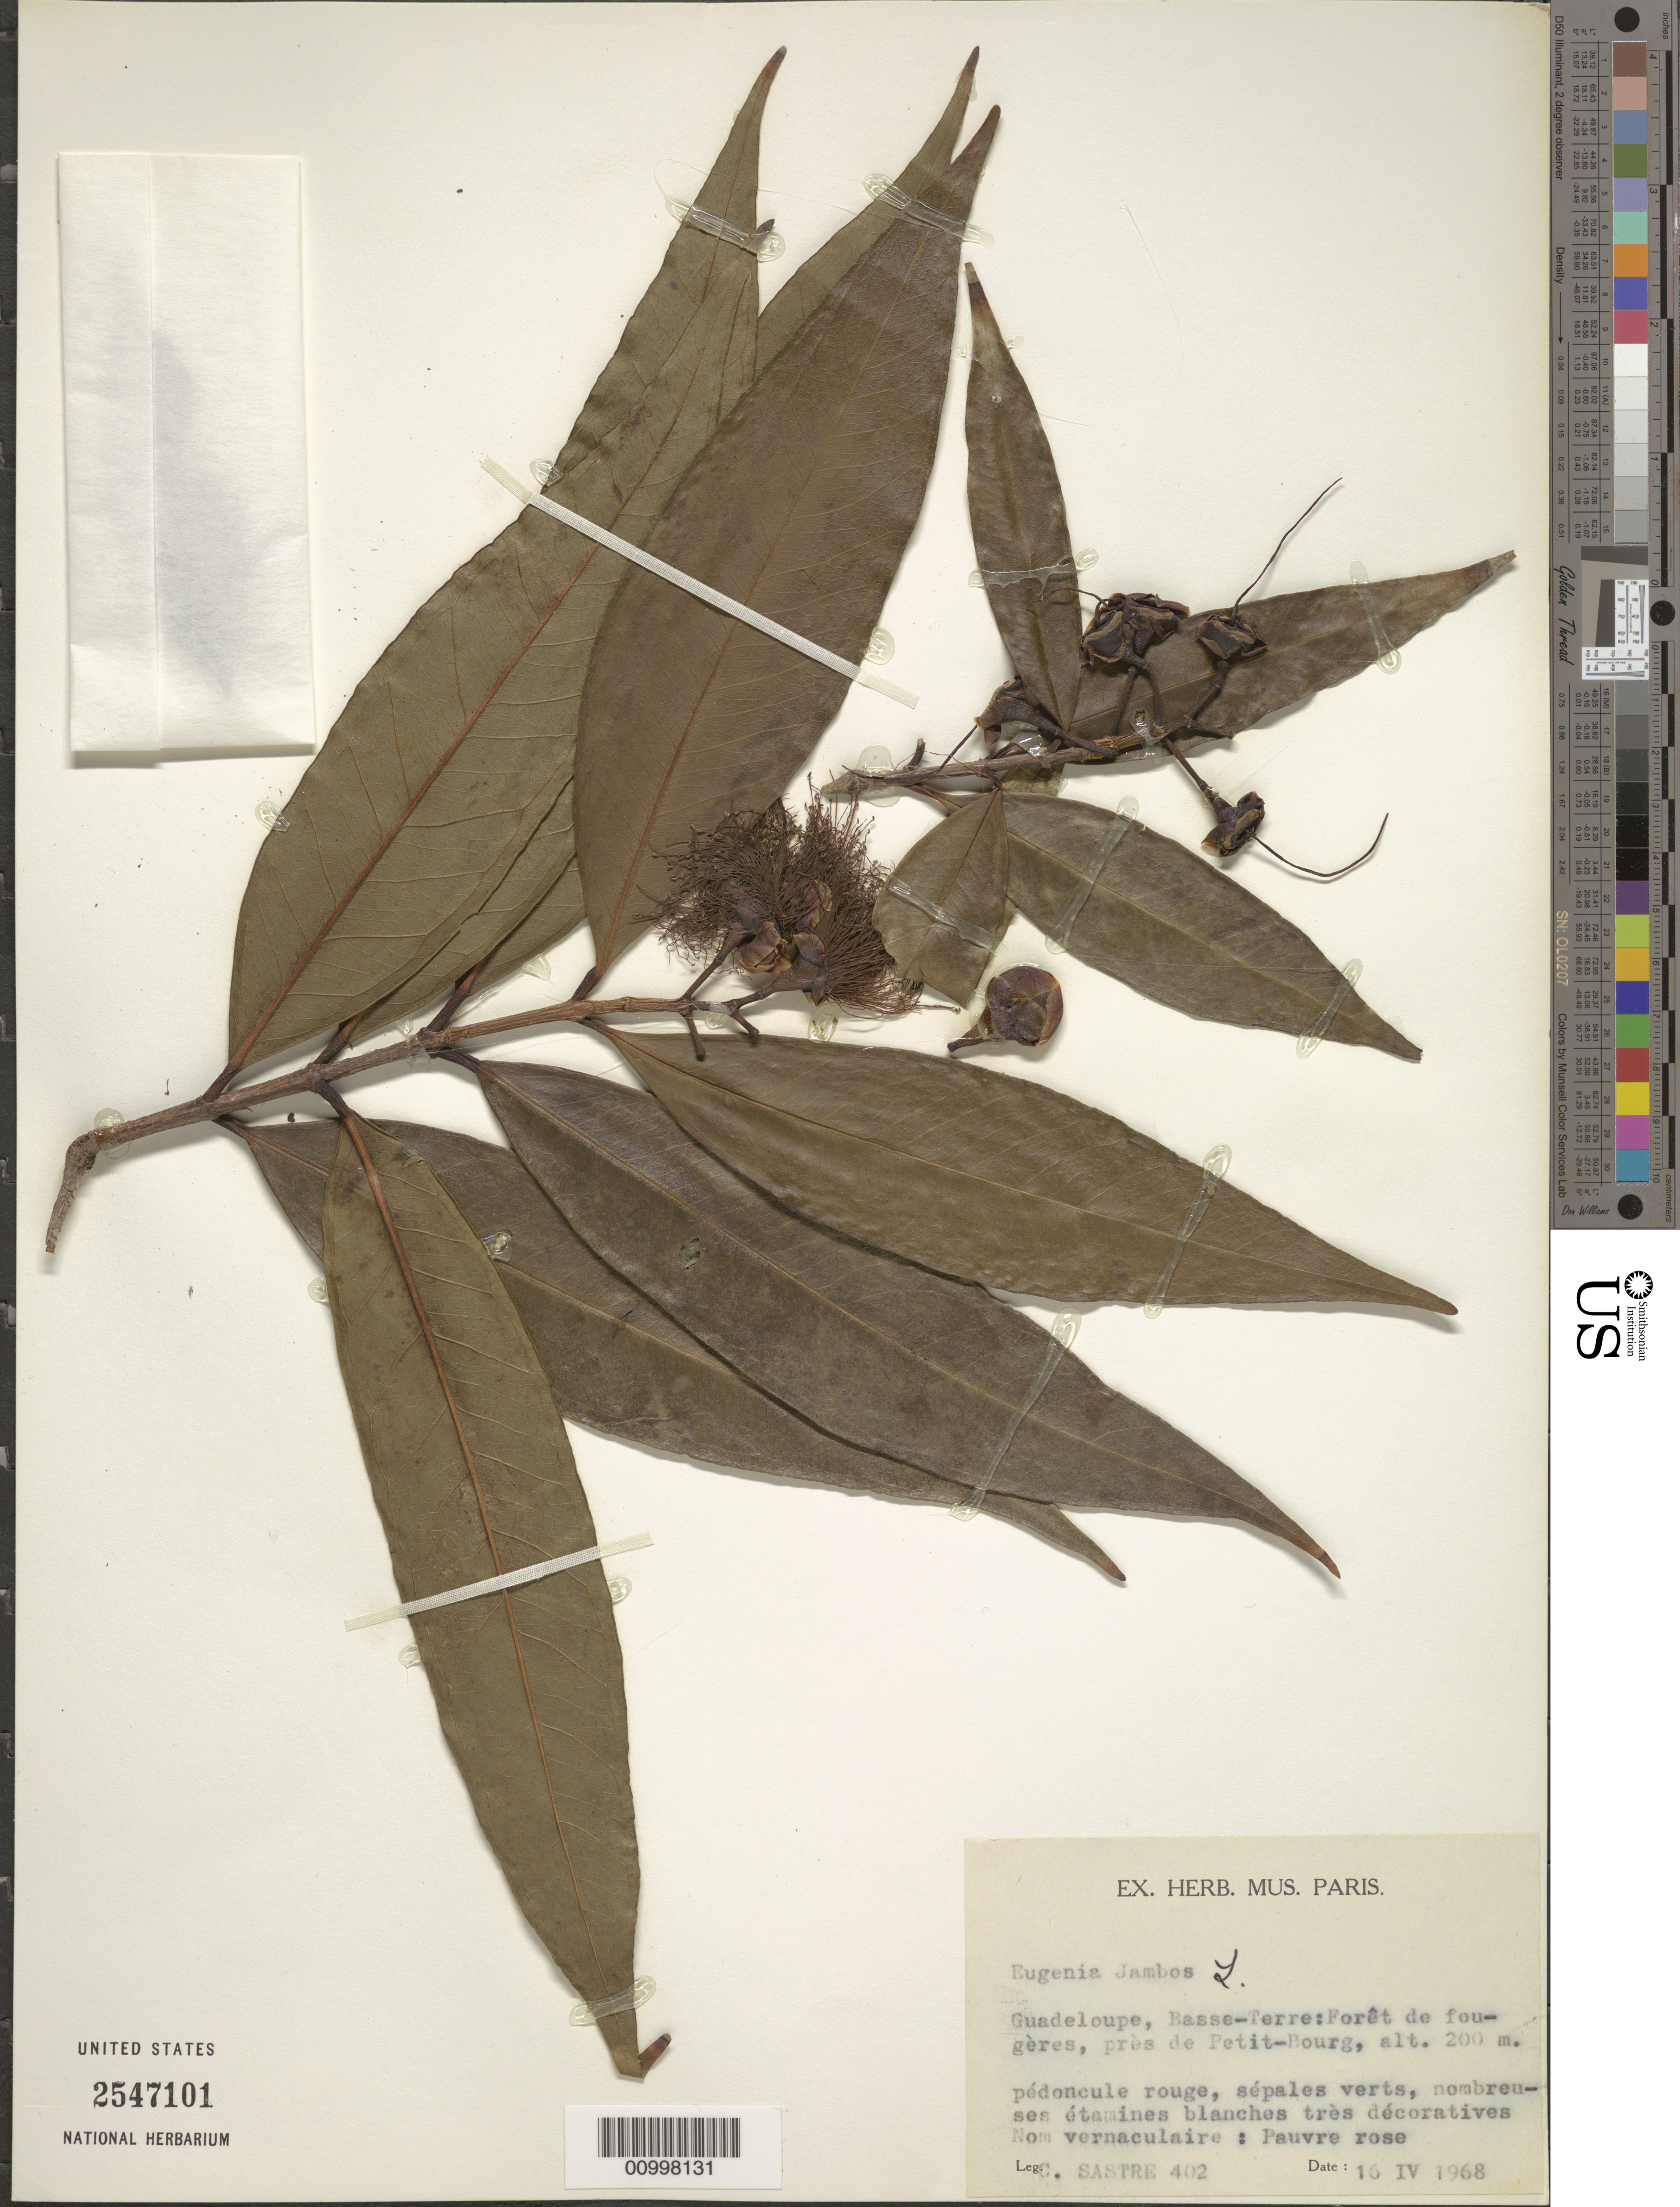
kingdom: Plantae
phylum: Tracheophyta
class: Magnoliopsida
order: Myrtales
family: Myrtaceae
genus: Syzygium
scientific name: Syzygium jambos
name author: (L.) Alston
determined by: Strong, Mark T., (BOT), Smithsonian Institution - National Museum of Natural History (UNITED STATES)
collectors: C. H. L. Sastre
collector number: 402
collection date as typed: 16 Apr 1968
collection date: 1968-04-16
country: Guadeloupe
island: Basse Terre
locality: Near Petit-Bourg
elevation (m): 200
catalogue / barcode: US 2547101